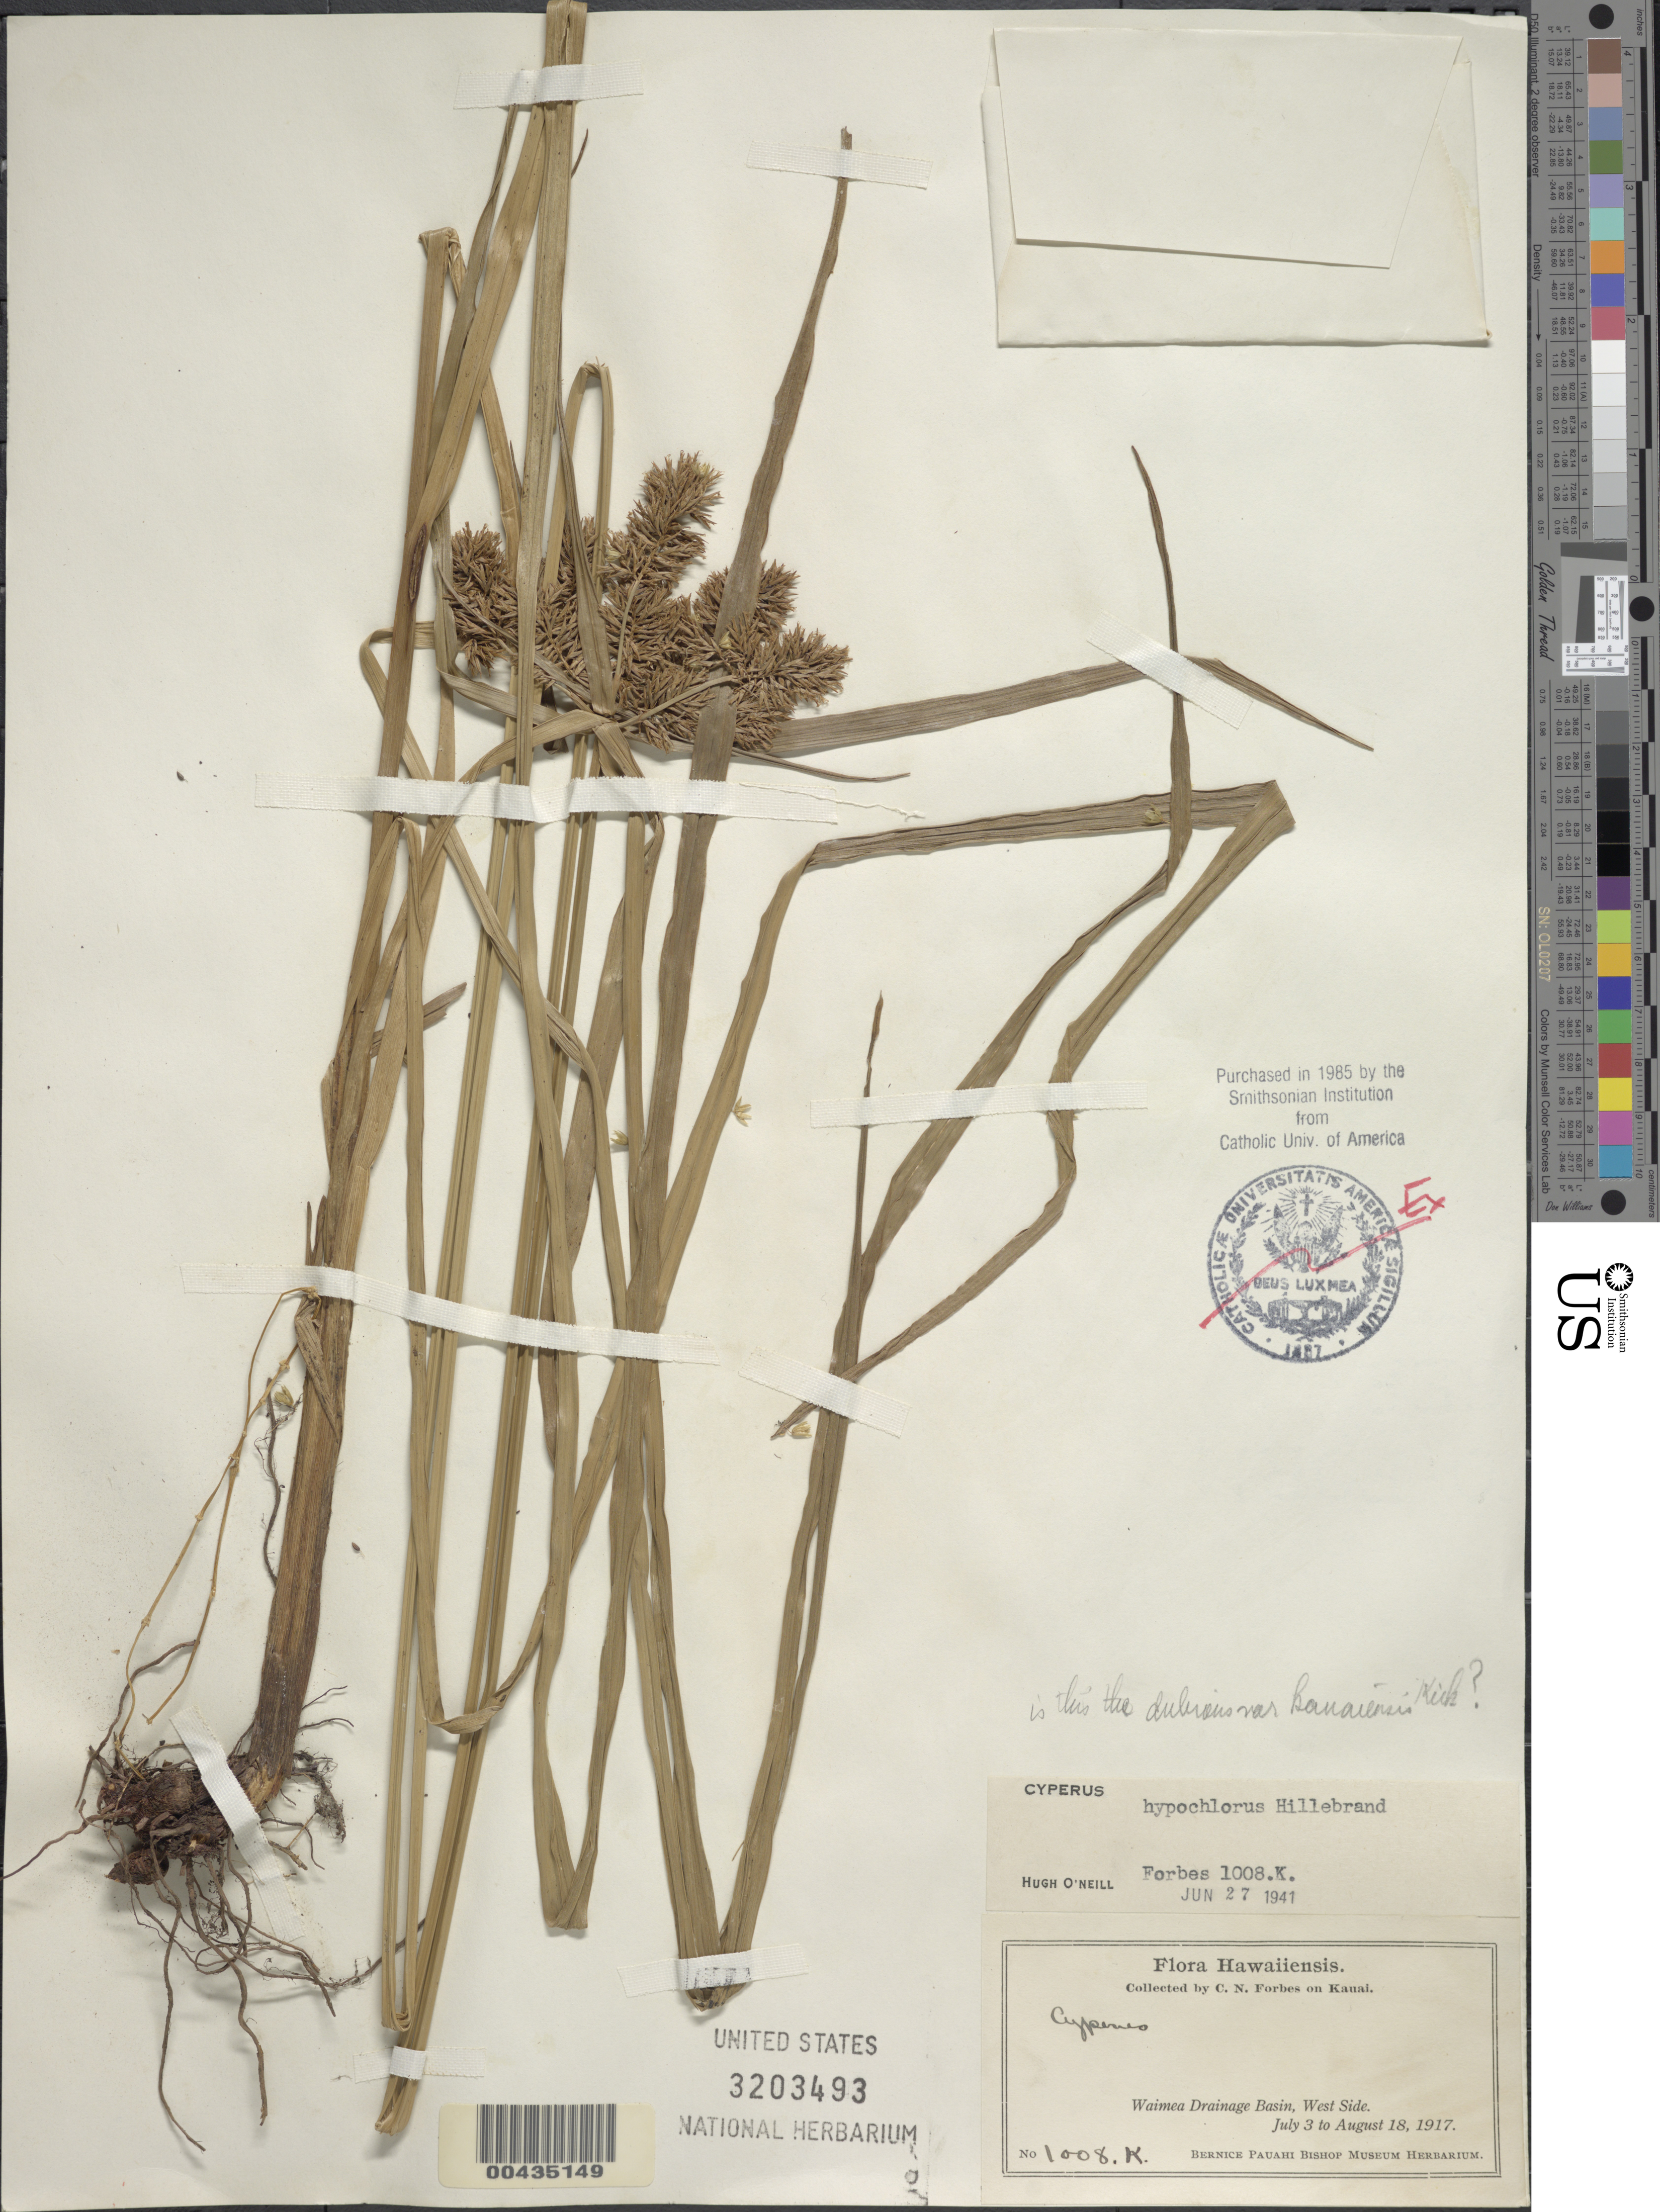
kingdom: Plantae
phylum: Tracheophyta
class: Liliopsida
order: Poales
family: Cyperaceae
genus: Cyperus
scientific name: Cyperus hypochlorus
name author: Hillebr.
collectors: C. N. Forbes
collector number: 1008.K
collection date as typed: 3 Jul 1917 to 18 Aug 1917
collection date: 1917-07-03/1917-08-18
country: United States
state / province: Hawaii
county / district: Kauai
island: Kaua'i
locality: Waimea Drainage Basin, W side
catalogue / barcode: US 3203493